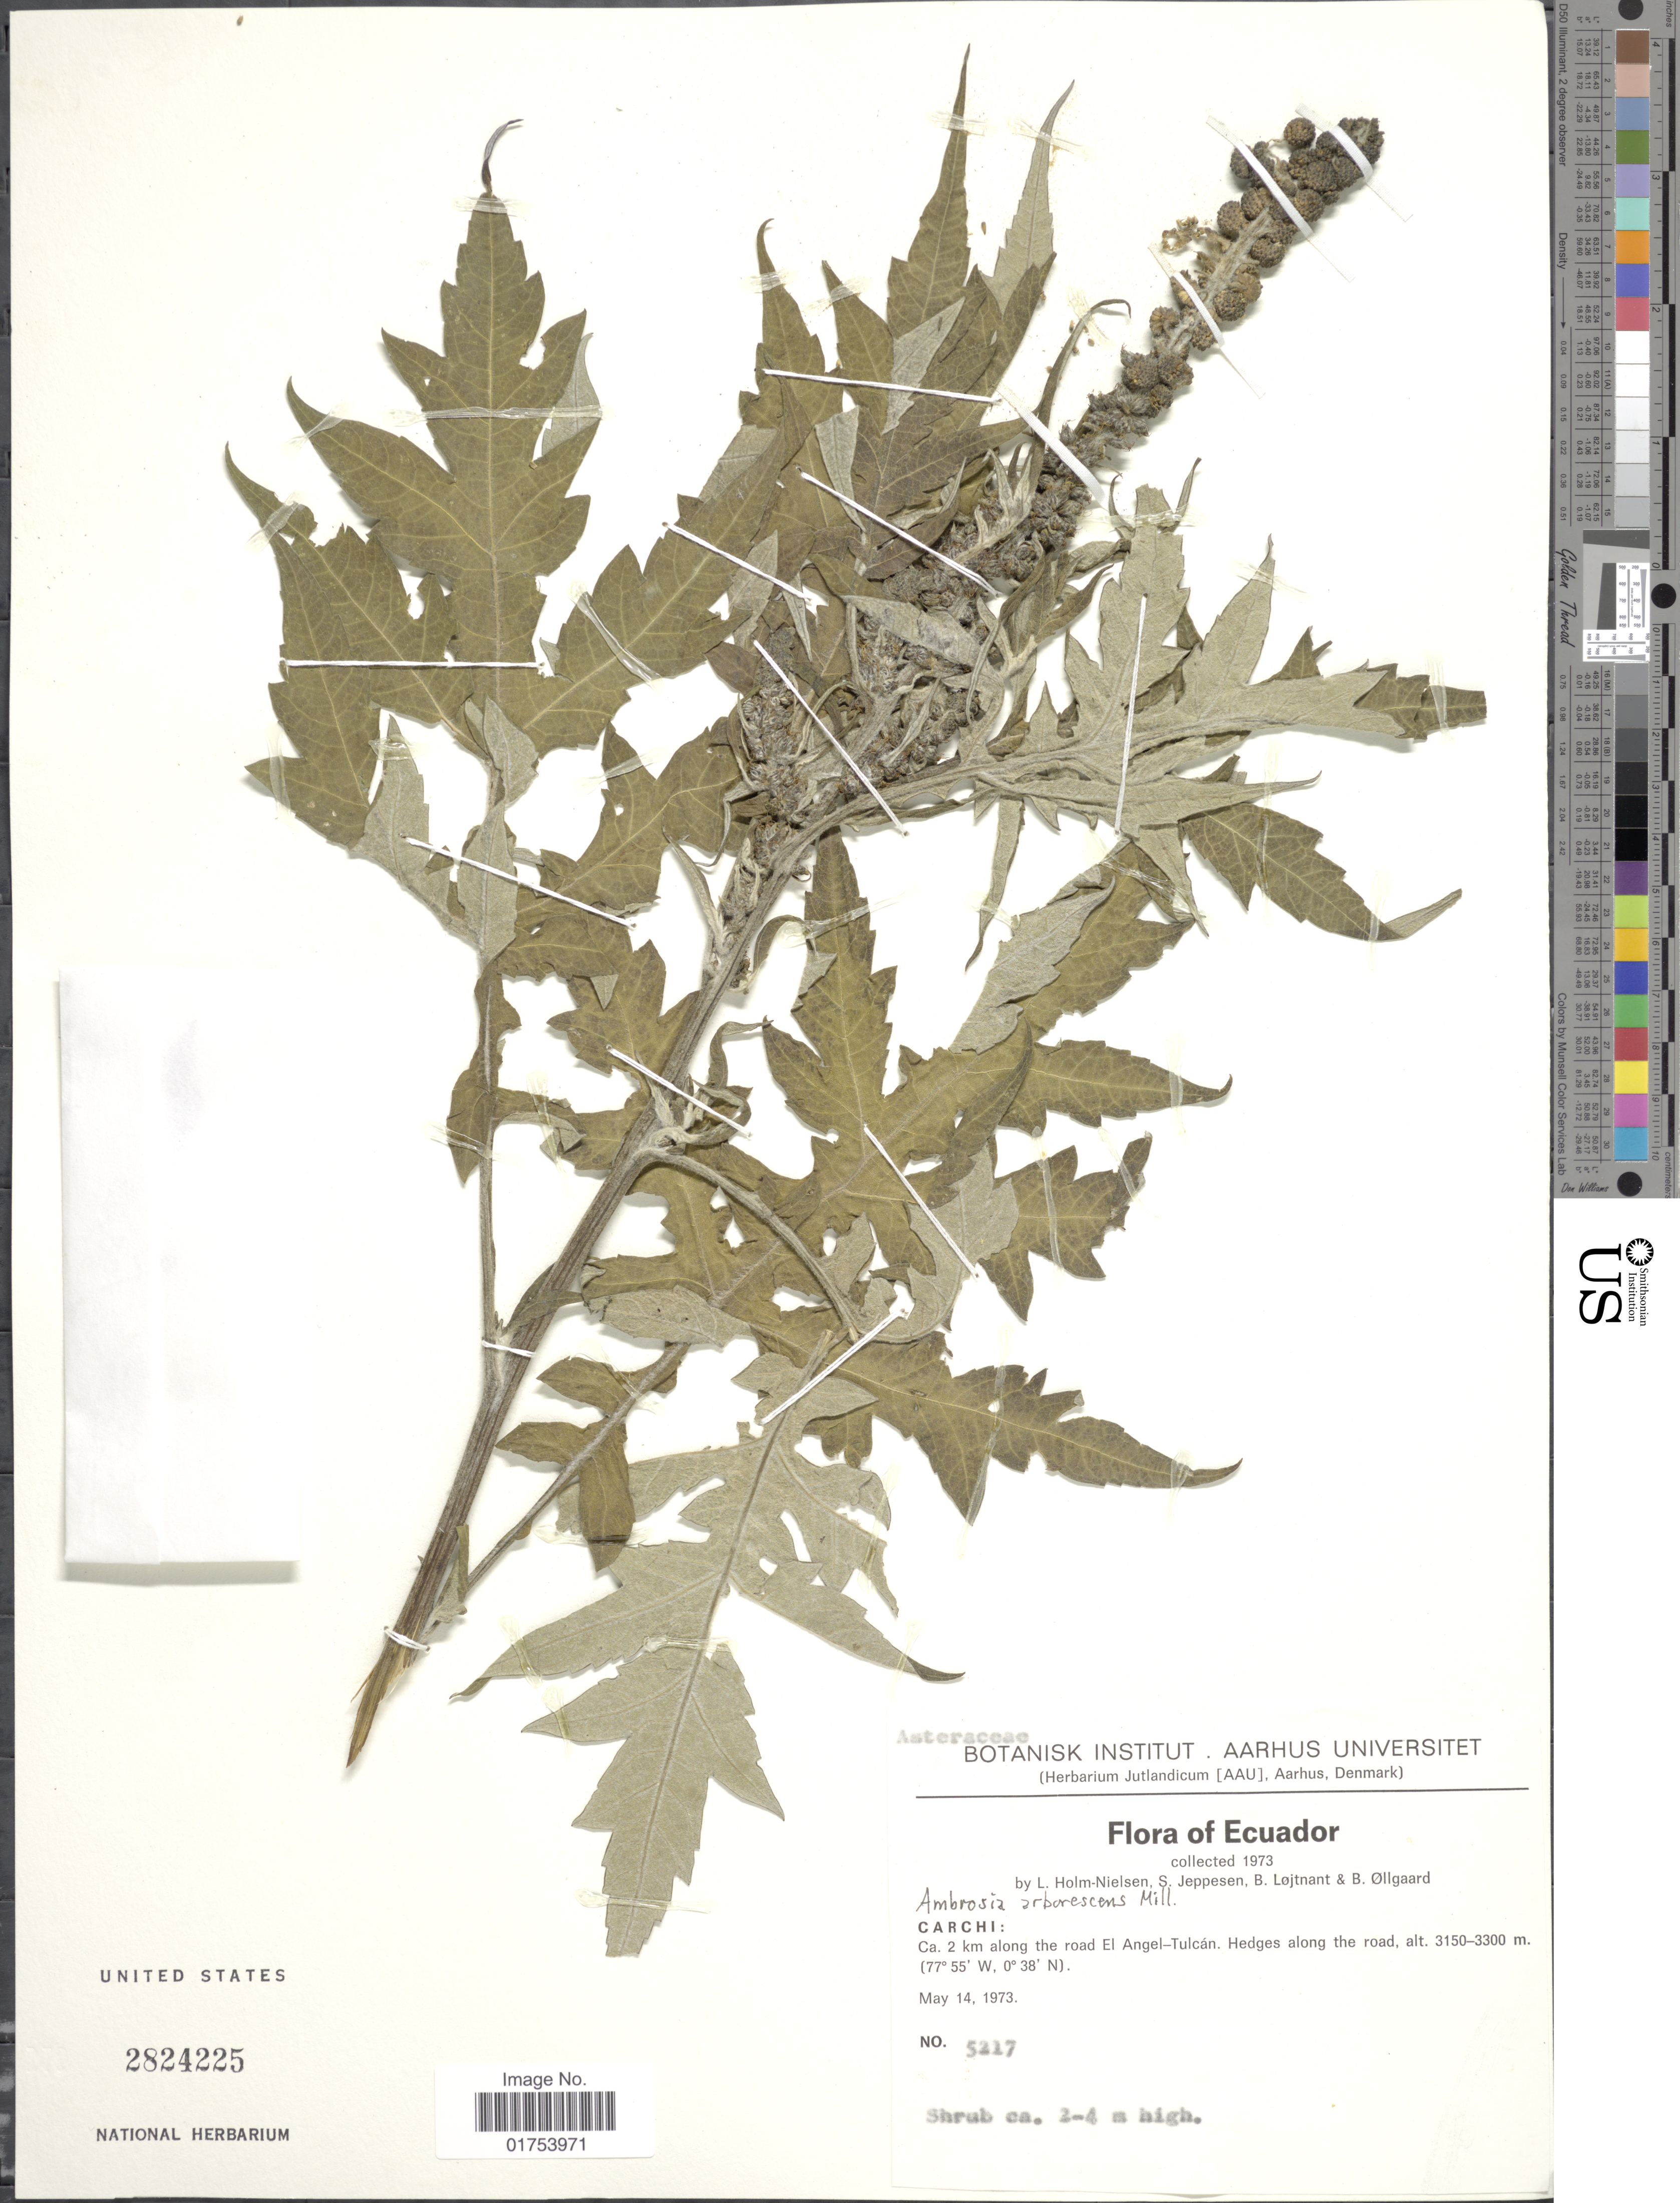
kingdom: Plantae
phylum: Tracheophyta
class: Magnoliopsida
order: Asterales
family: Asteraceae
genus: Ambrosia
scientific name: Ambrosia arborescens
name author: Mill.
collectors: L. B. Holm-Nielsen, S. Jeppesen, B. Löjtnant & B. Øllgaard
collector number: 5217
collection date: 1973-05-14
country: Ecuador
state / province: Carchi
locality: Ca. 2 km along the road El Angel-Tulcan. Hedges along the road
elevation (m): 3150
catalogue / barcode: US 2824225